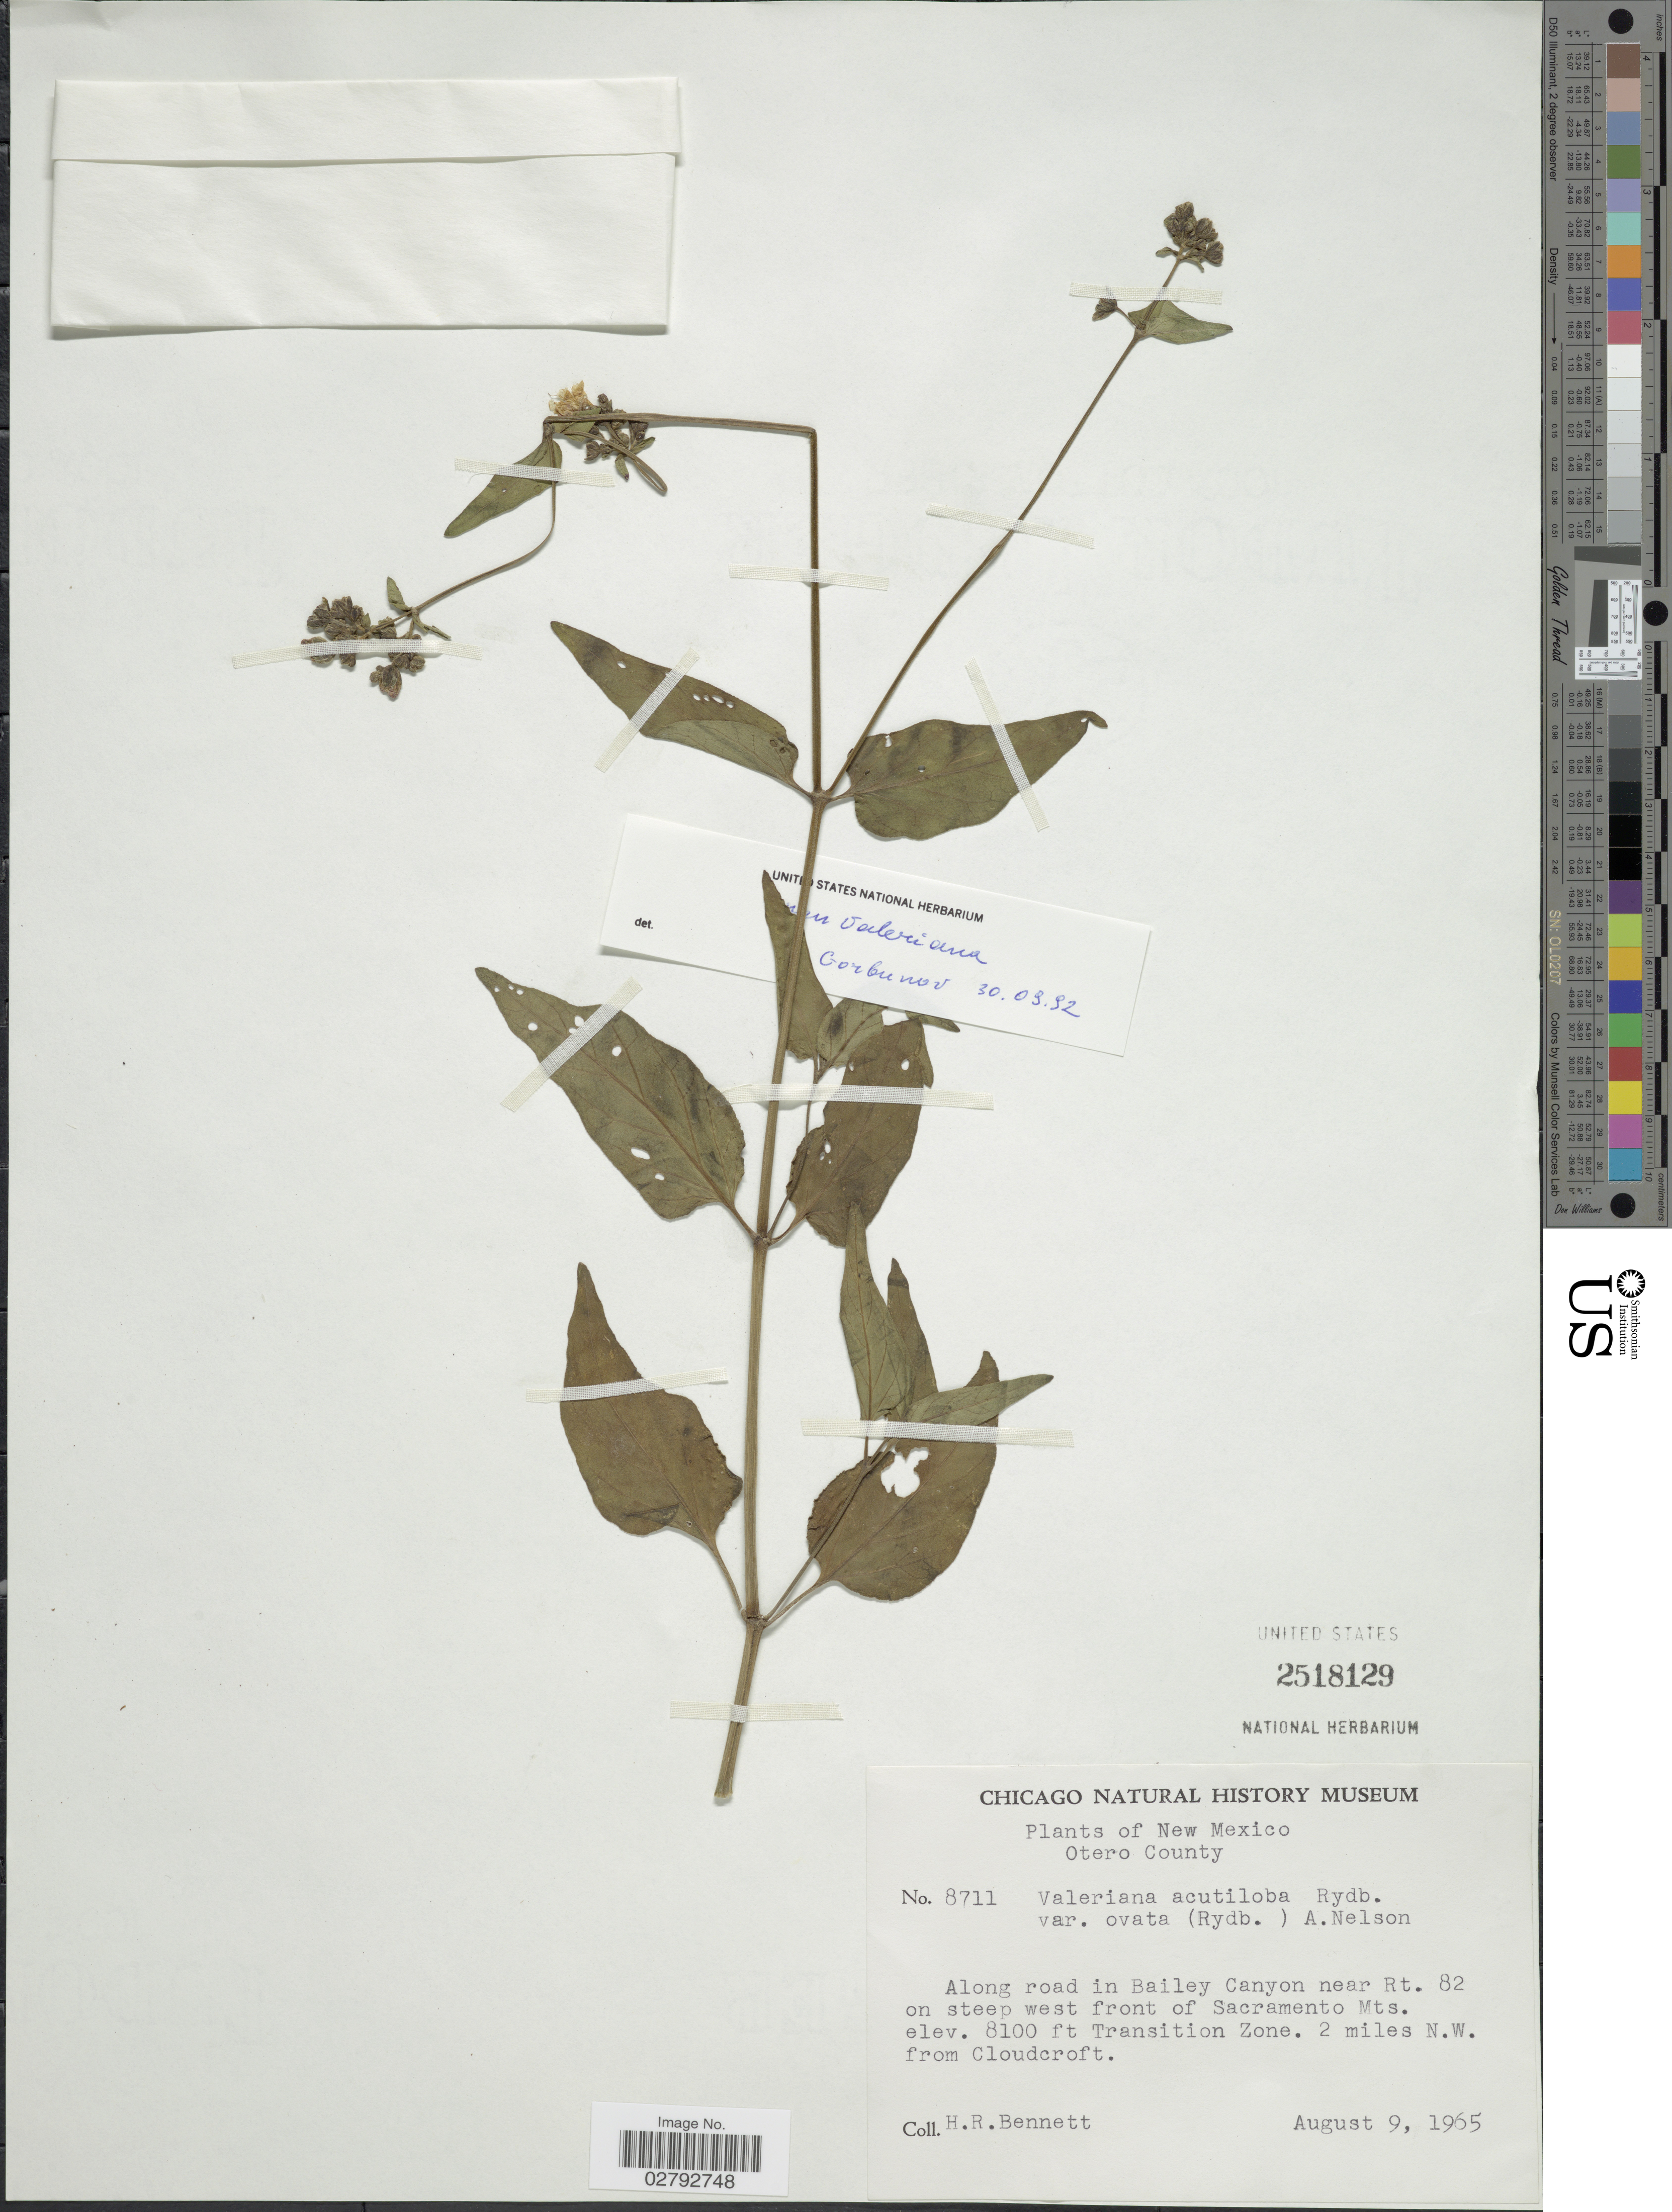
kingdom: Plantae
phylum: Tracheophyta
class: Magnoliopsida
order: Dipsacales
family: Caprifoliaceae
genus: Valeriana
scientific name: Valeriana arizonica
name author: A. Gray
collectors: H. R. Bennett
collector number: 8711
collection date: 1965-08-09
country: United States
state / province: New Mexico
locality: Otero County. Along road in Bailey Canyon near Rt. 82 on steep west front of Sacramento Mts. Transition Zone. 2 miles N.W. from Cloudcroft.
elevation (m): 2469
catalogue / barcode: US 2518129